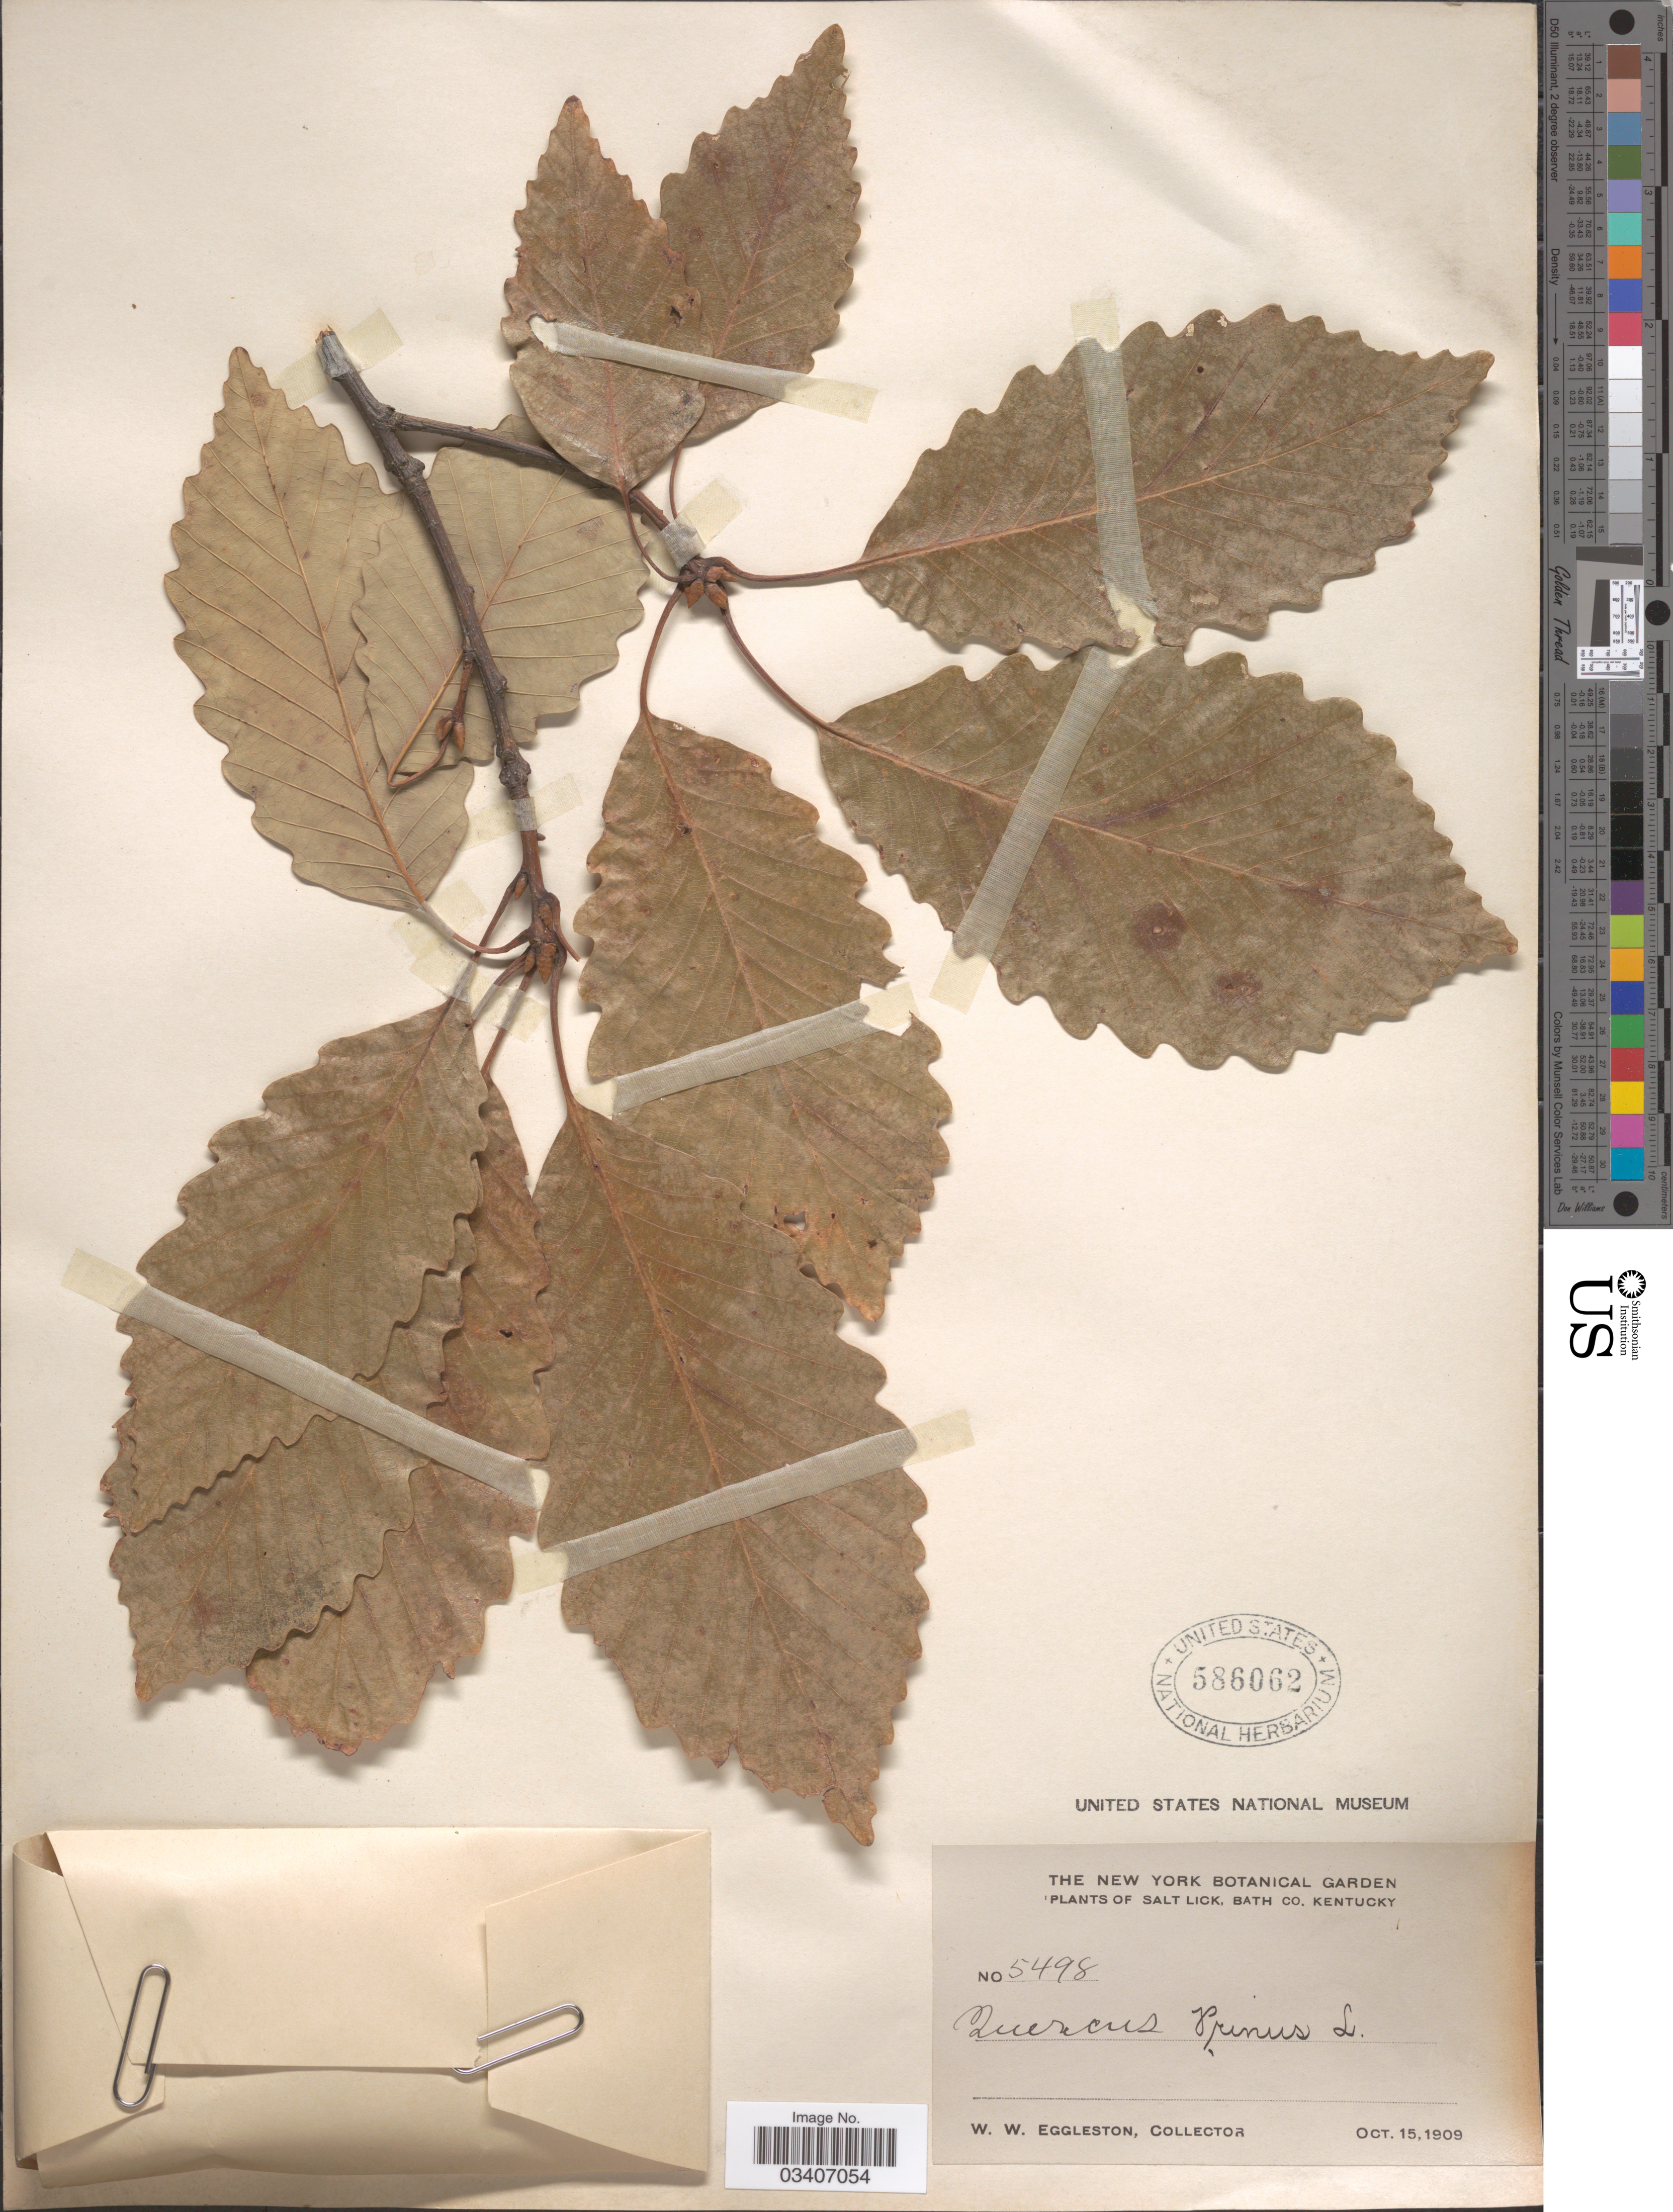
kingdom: Plantae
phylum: Tracheophyta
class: Magnoliopsida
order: Fagales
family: Fagaceae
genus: Quercus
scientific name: Quercus montana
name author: Willd.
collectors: W. W. Eggleston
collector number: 5498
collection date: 1909-10-15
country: United States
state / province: Kentucky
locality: Salt Lick, Bath Co.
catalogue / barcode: US 586062